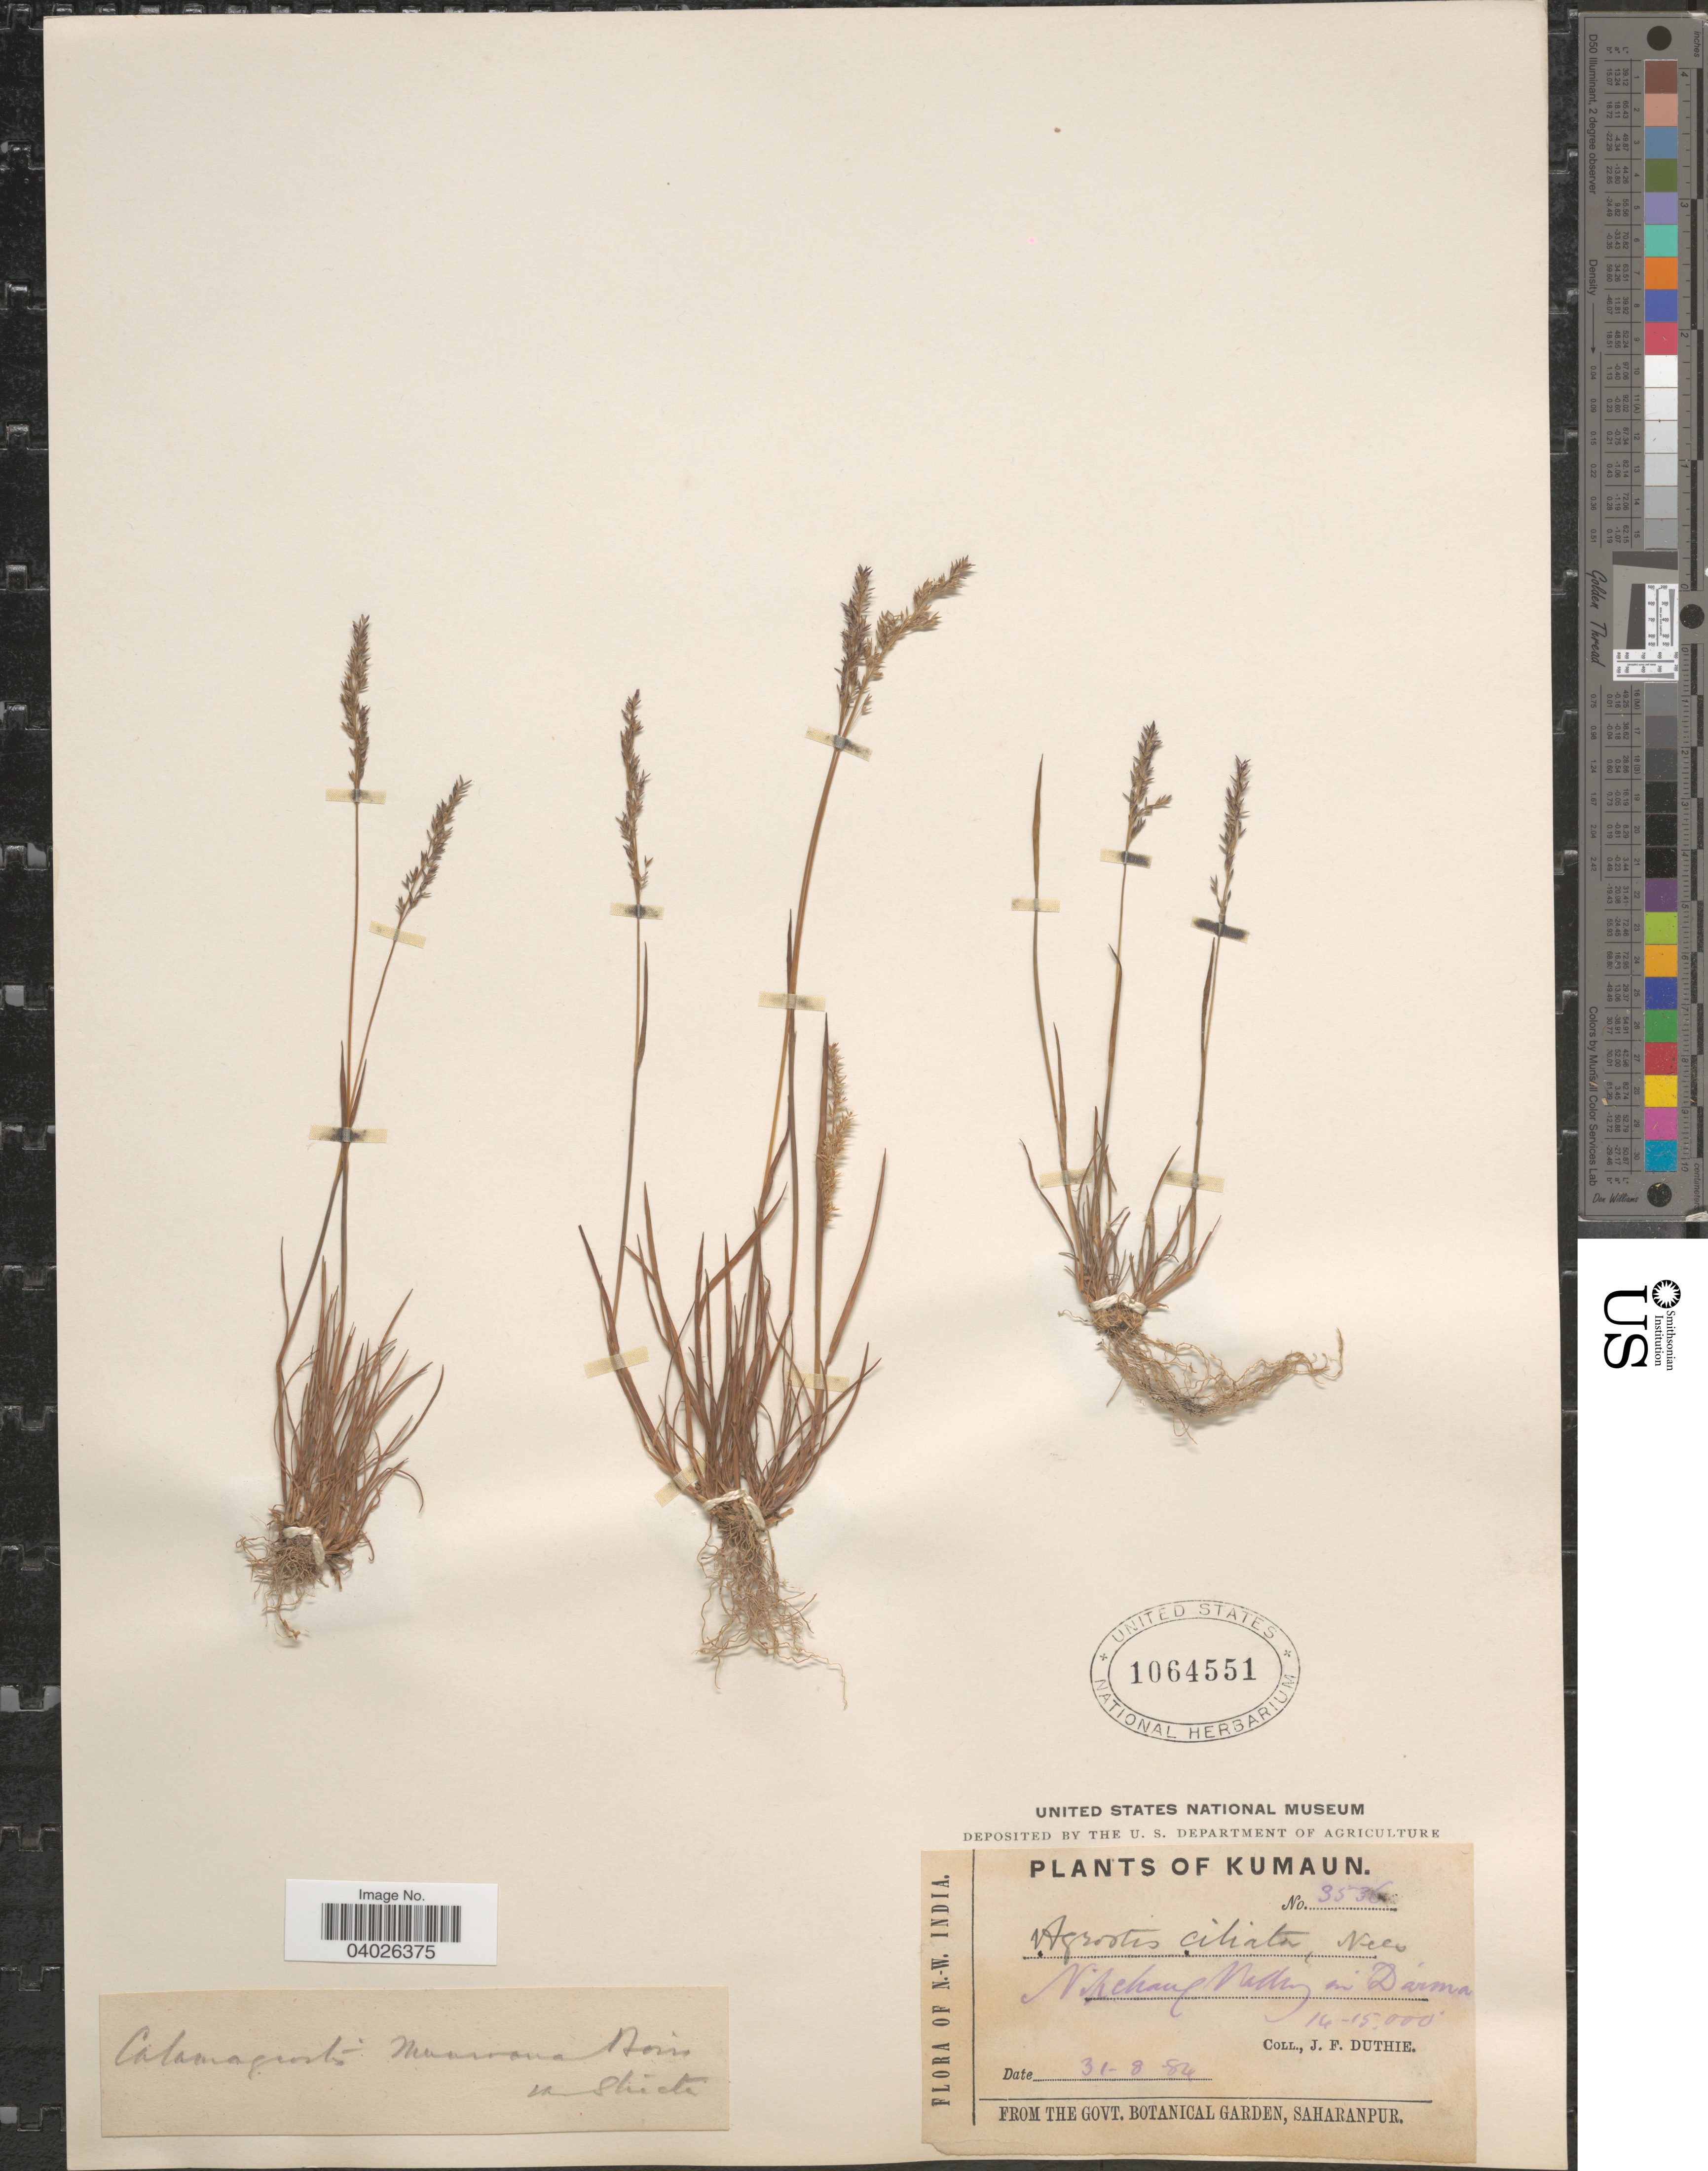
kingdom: Plantae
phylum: Tracheophyta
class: Liliopsida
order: Poales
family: Poaceae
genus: Agrostis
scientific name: Agrostis inaequiglumis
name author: Griseb.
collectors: J. F. Duthie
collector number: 3536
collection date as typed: Transcribed d/m/y: 31/8/84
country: India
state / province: Uttarakhand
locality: N.-W. India. Kumaun. Nihclaul Valley in Dárma.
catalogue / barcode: US 1064551